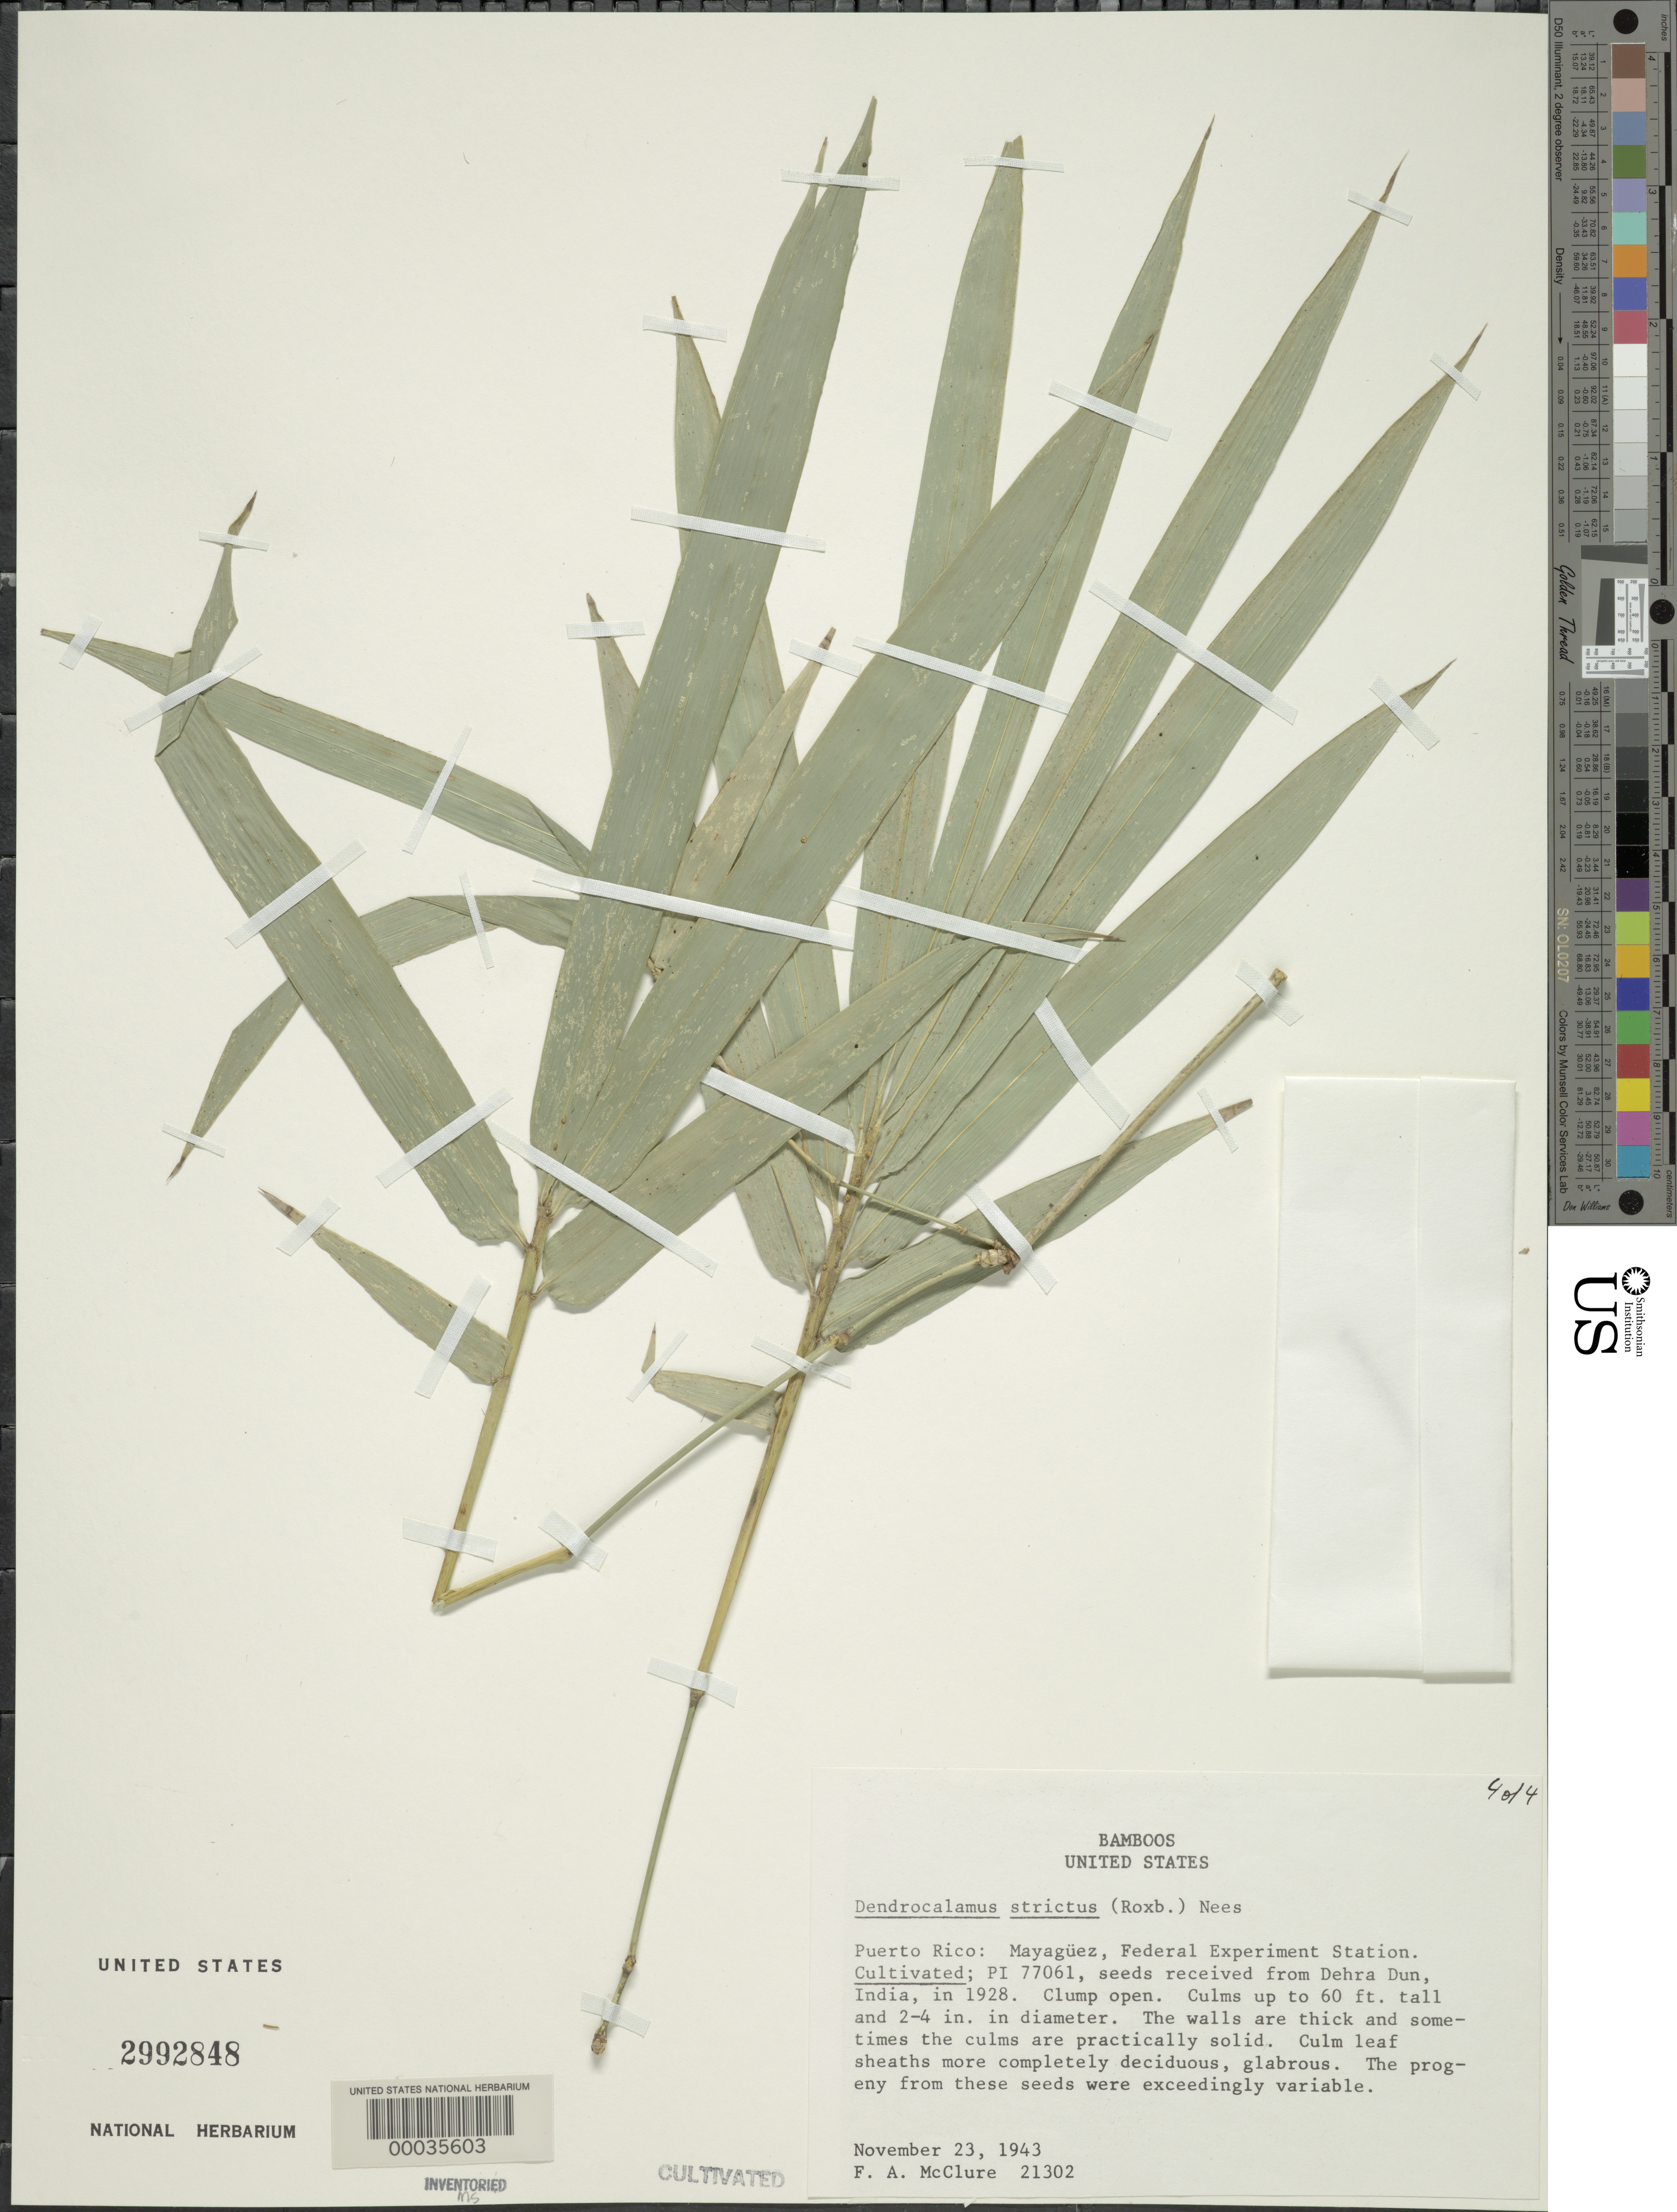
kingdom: Plantae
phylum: Tracheophyta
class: Liliopsida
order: Poales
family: Poaceae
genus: Dendrocalamus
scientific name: Dendrocalamus strictus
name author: (Roxb.) Nees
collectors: F. A. McClure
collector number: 21302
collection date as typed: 23 Nov 1943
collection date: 1943-11-23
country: Puerto Rico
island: Greater Antilles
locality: Federal experimental station, mayaguez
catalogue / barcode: US 2992848